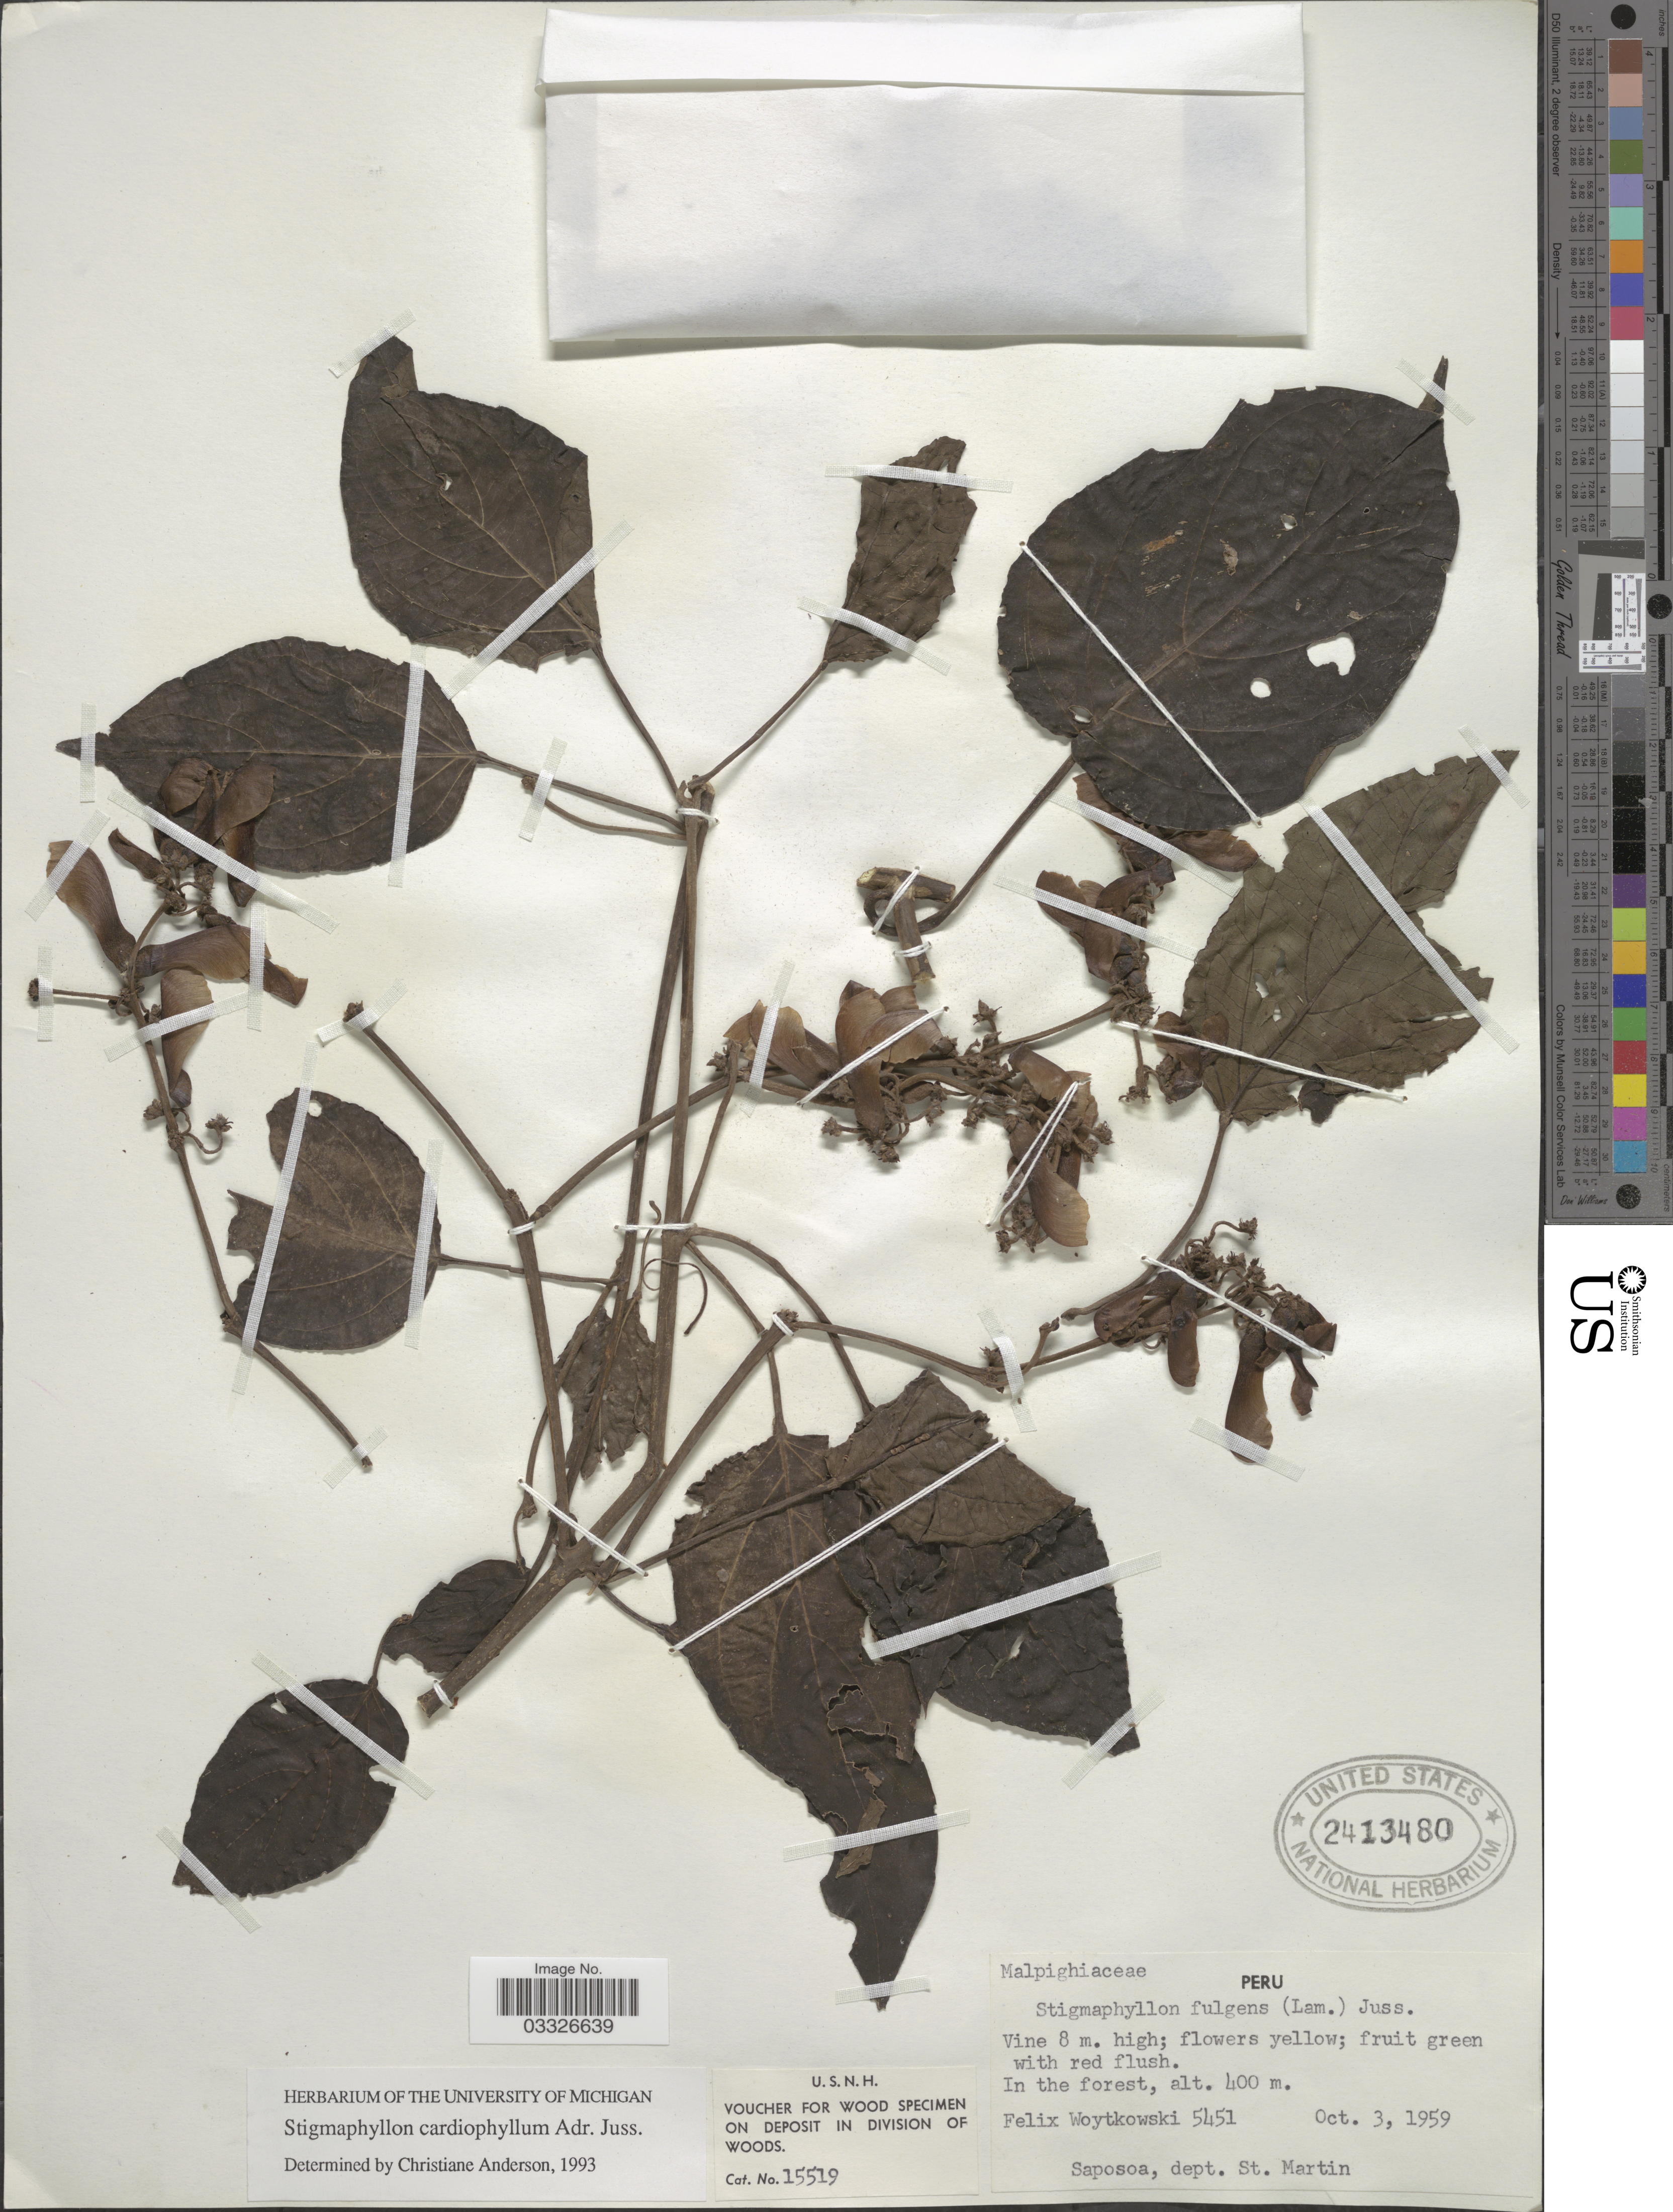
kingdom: Plantae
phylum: Tracheophyta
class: Magnoliopsida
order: Malpighiales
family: Malpighiaceae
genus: Stigmaphyllon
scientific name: Stigmaphyllon cardiophyllum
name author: A. Juss.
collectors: F. Woytkowski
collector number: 5451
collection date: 1959-10-03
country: Peru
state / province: San Martín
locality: Saposoa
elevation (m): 400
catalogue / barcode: US 2413480